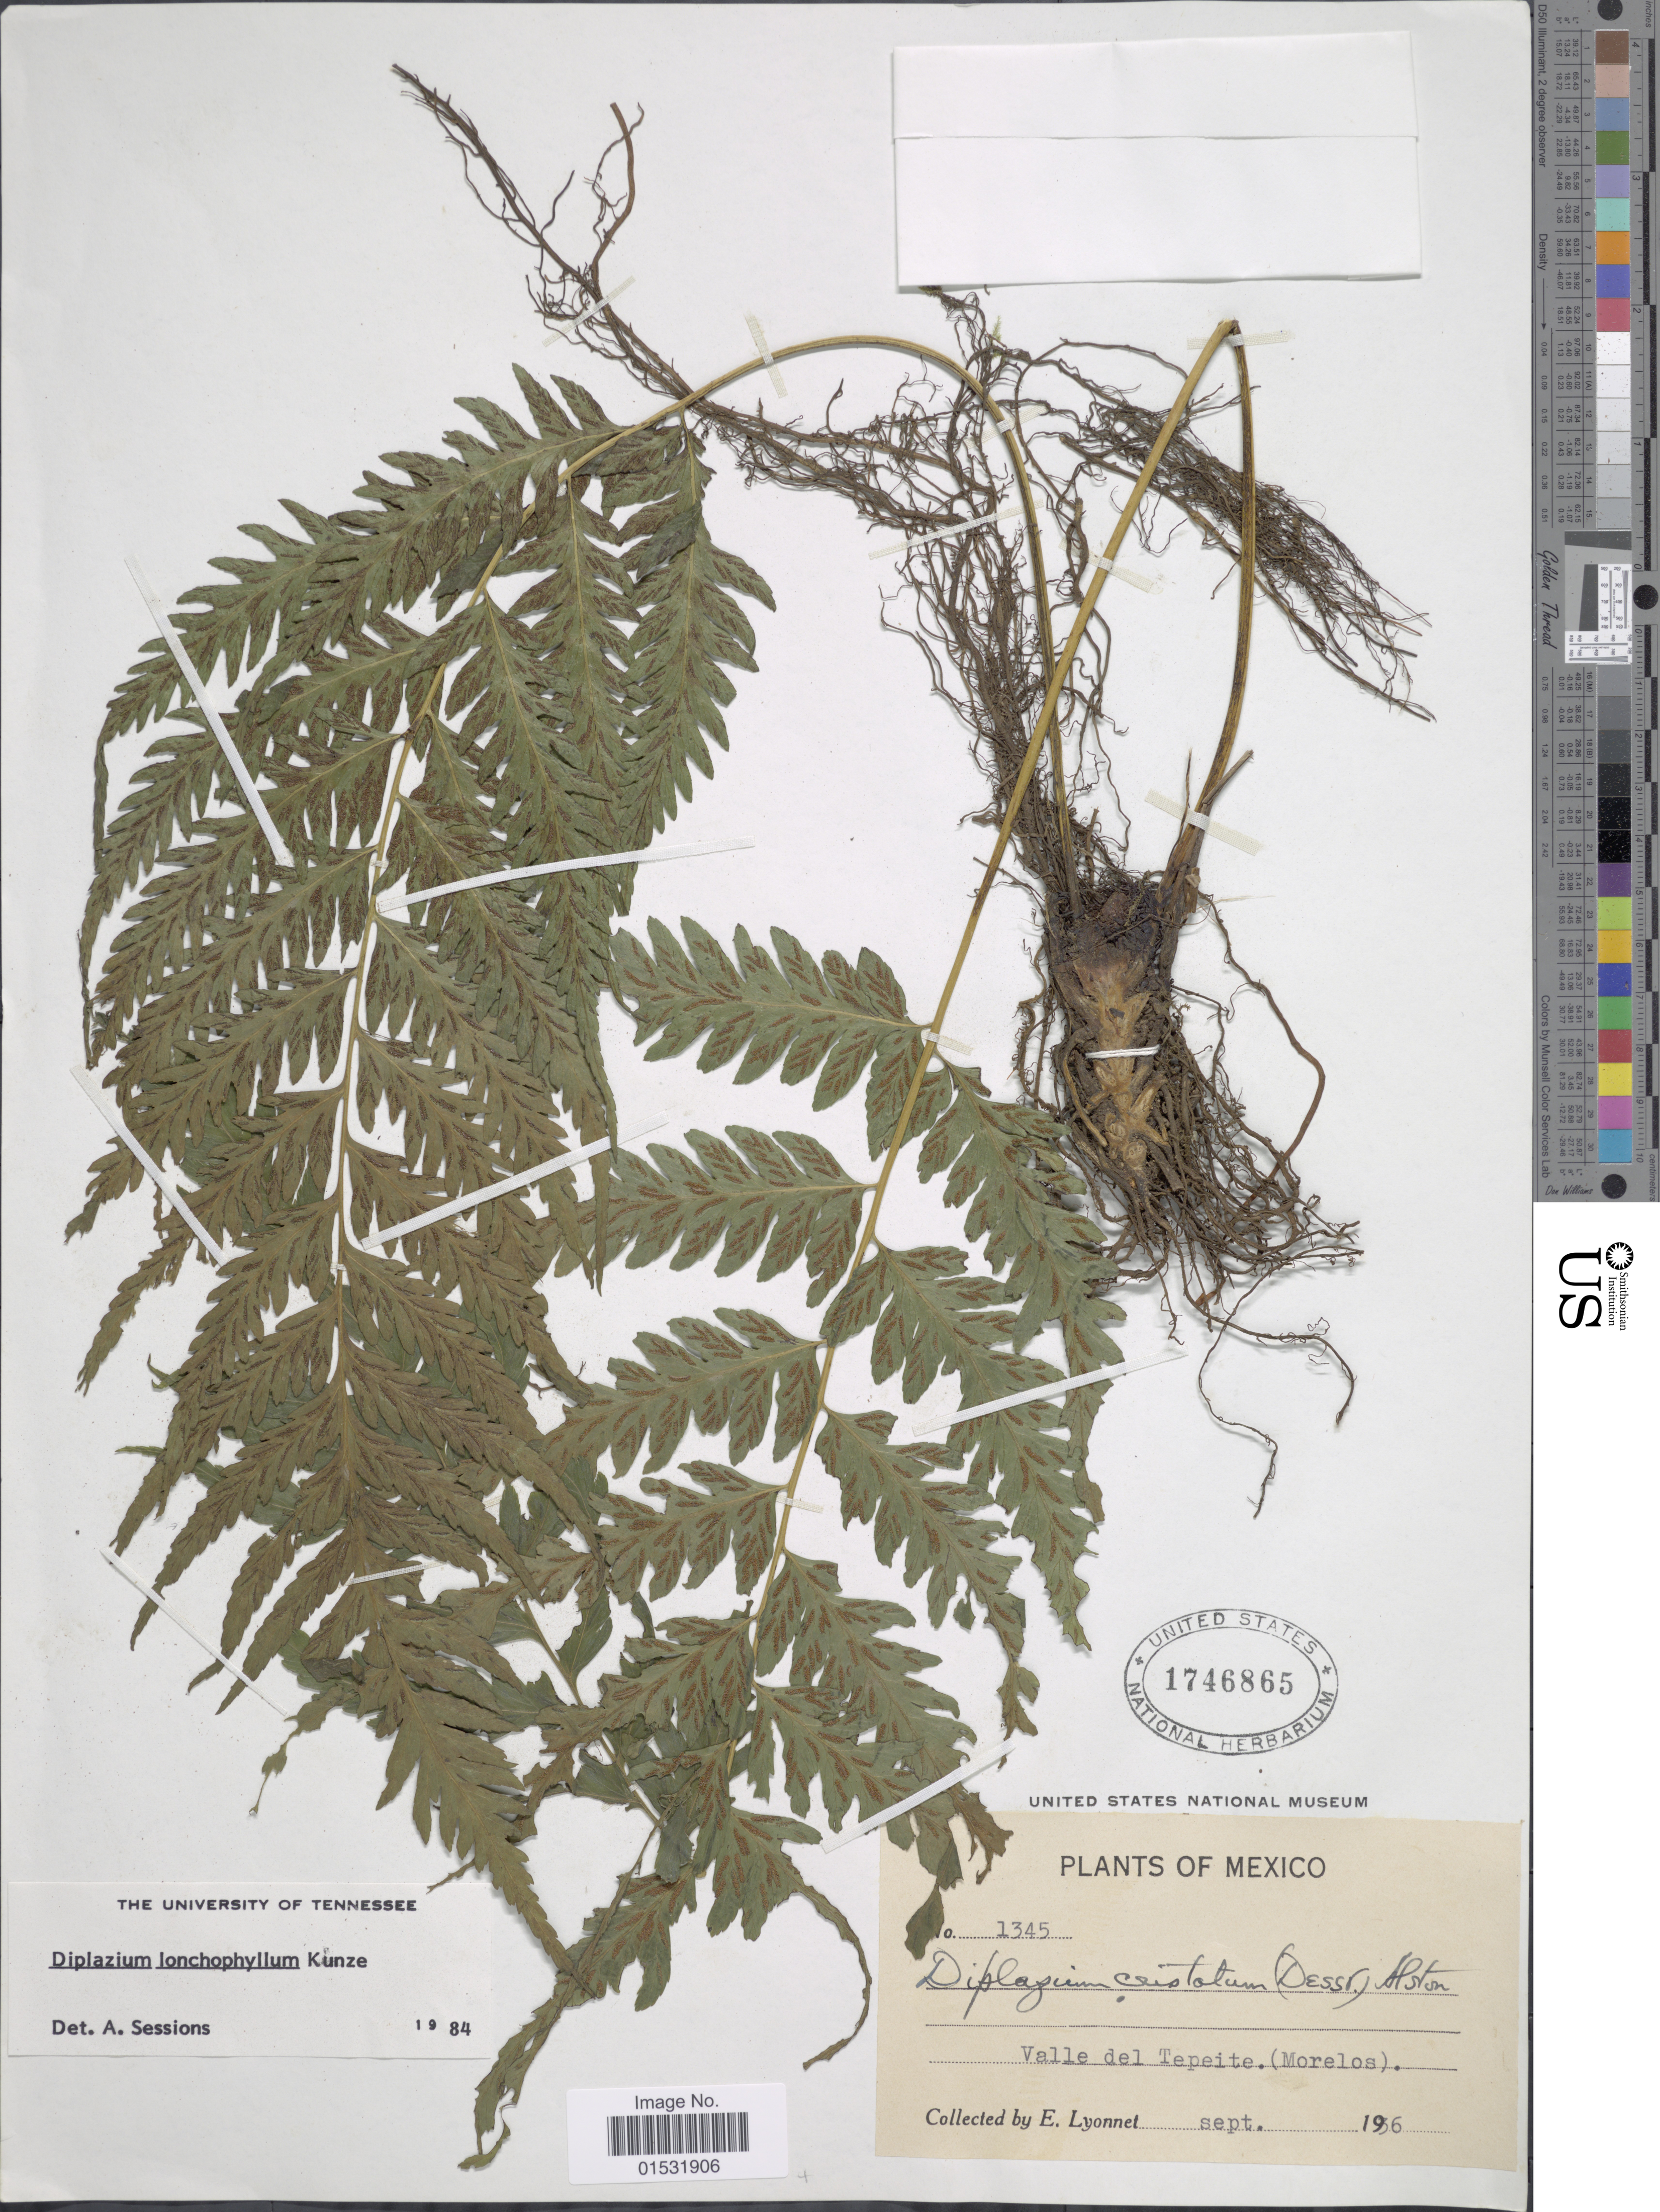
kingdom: Plantae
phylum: Tracheophyta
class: Polypodiopsida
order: Polypodiales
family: Athyriaceae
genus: Diplazium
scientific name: Diplazium lonchophyllum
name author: Kunze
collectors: E. Lyonnet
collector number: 1345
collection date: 1936-09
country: Mexico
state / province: Morelos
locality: Valle del Tepeite (Morelos)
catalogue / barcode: US 1746865